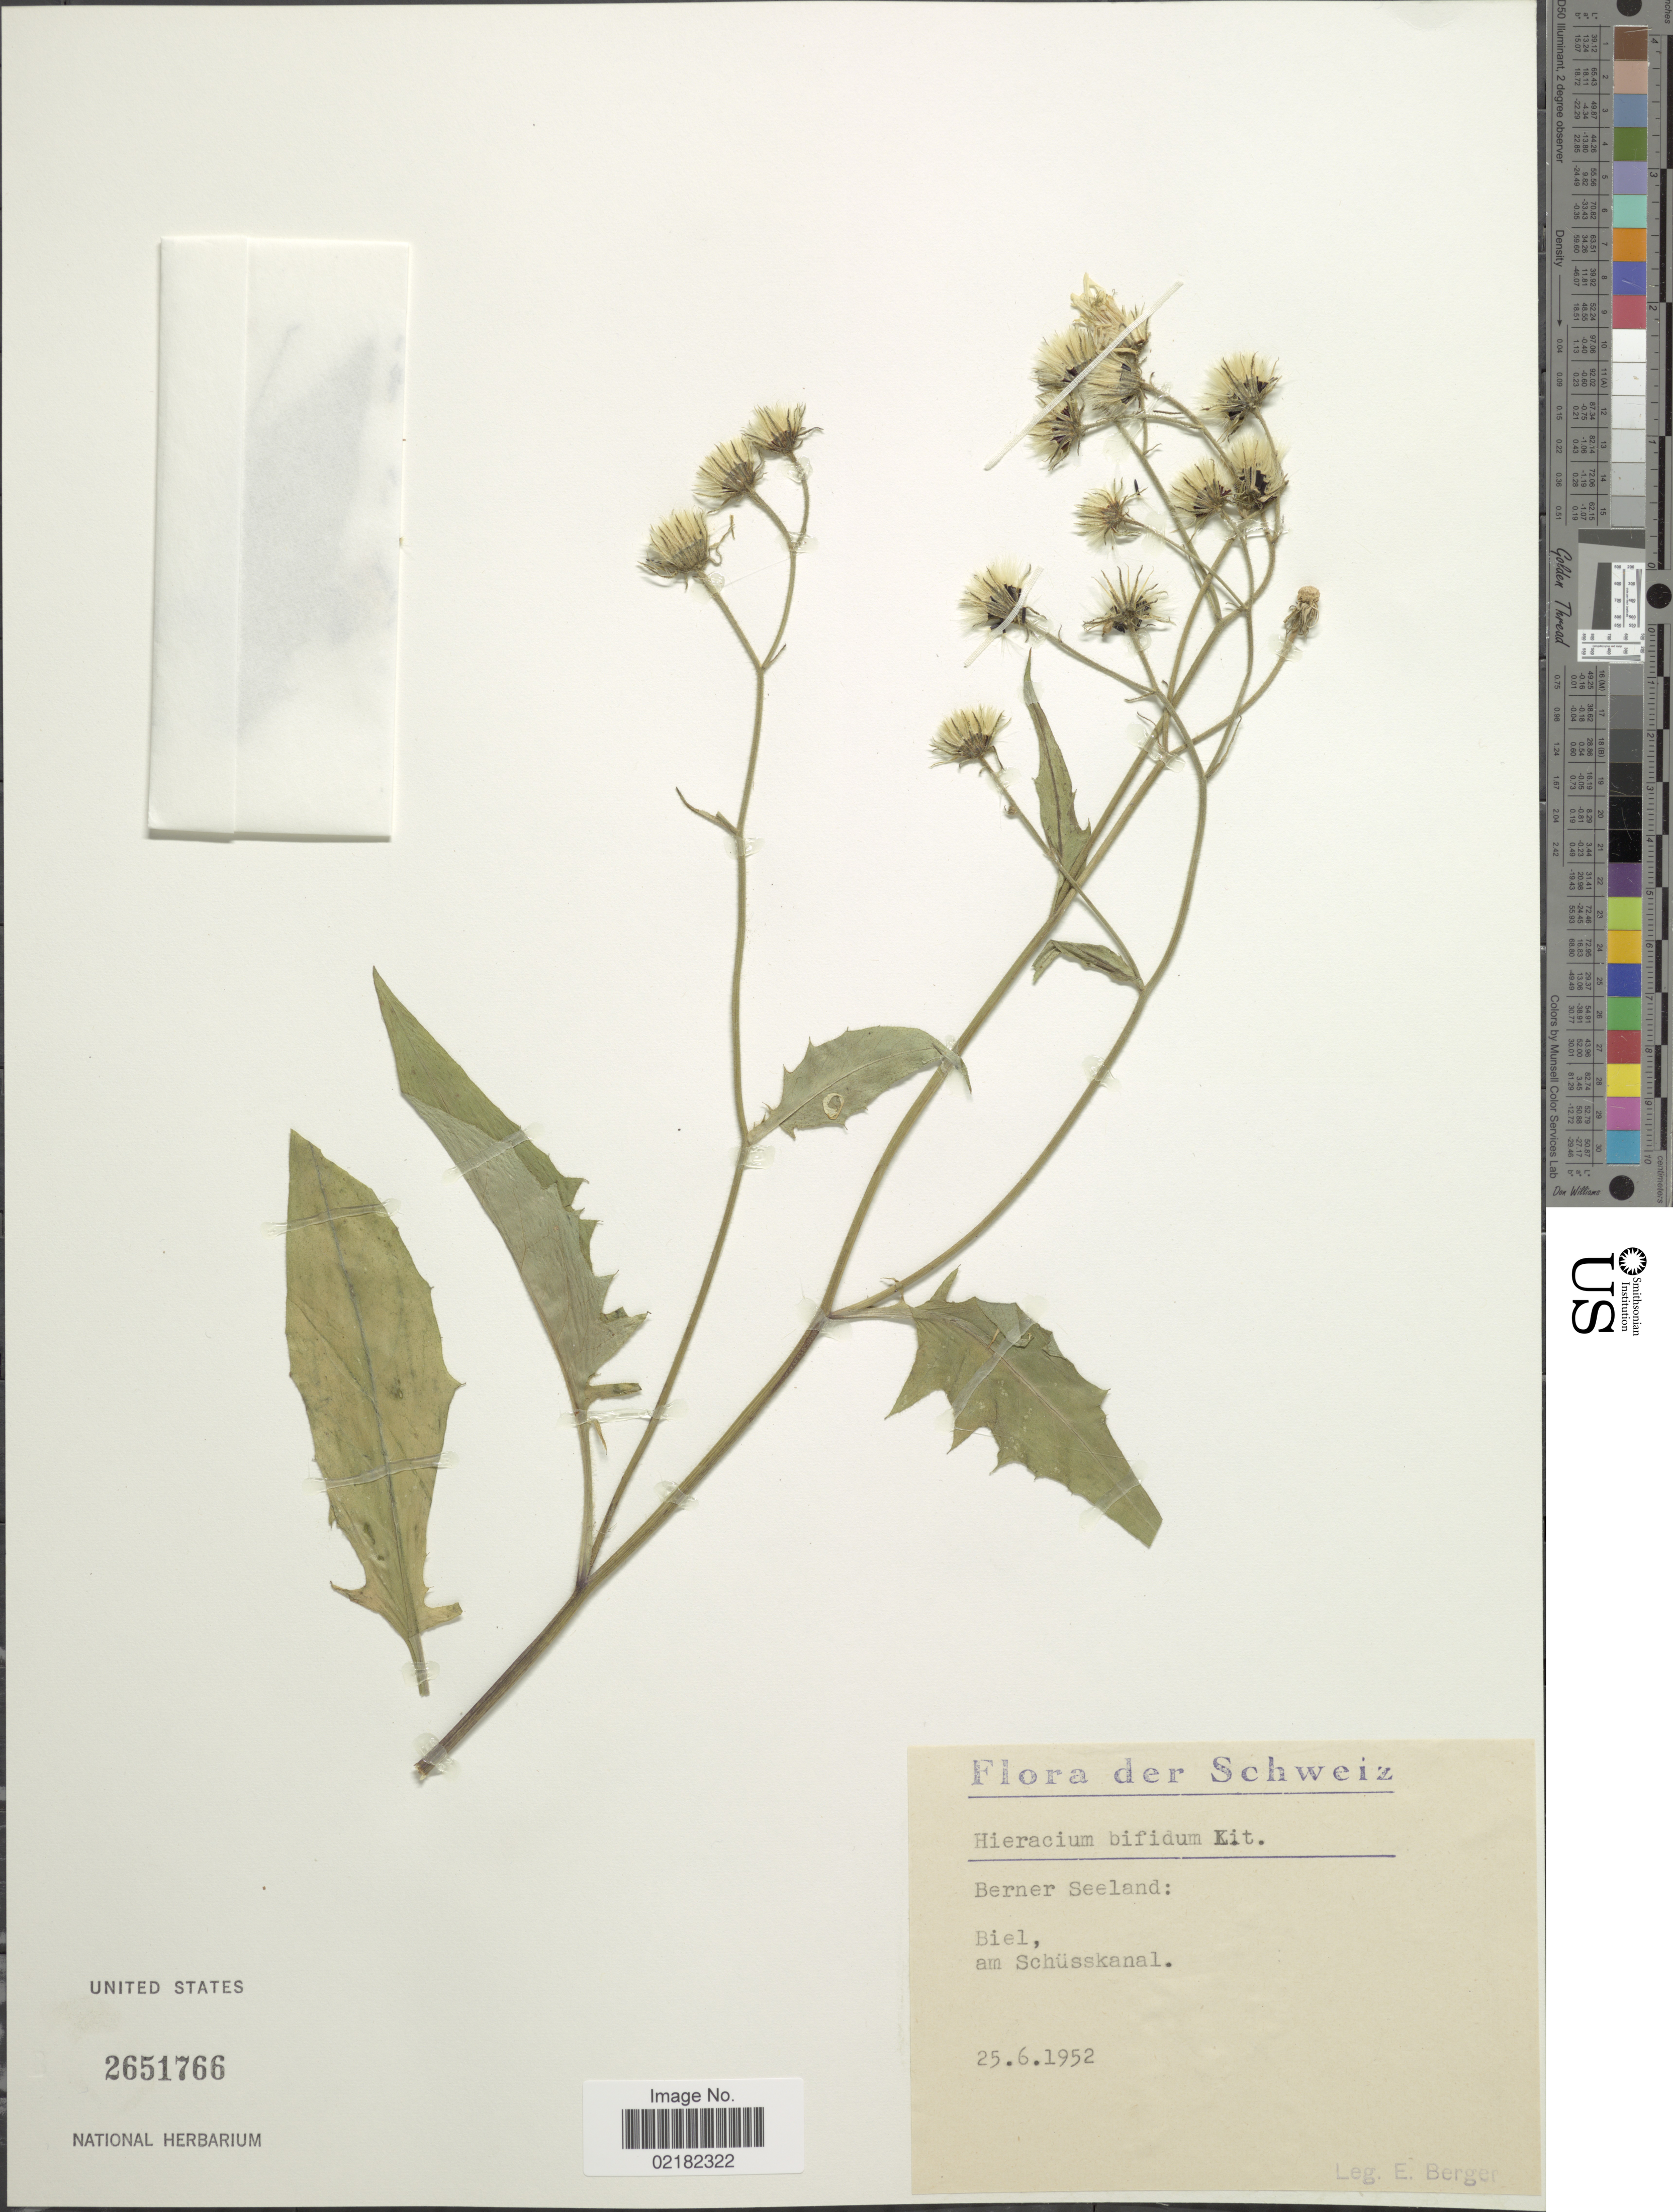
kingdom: Plantae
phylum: Tracheophyta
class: Magnoliopsida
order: Asterales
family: Asteraceae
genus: Hieracium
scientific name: Hieracium bifidum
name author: Hornem.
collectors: E. Berger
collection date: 1952-06-25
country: Switzerland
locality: Schweiz, Berner Seeland: Biel, am Schusskanal.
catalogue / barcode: US 2651766